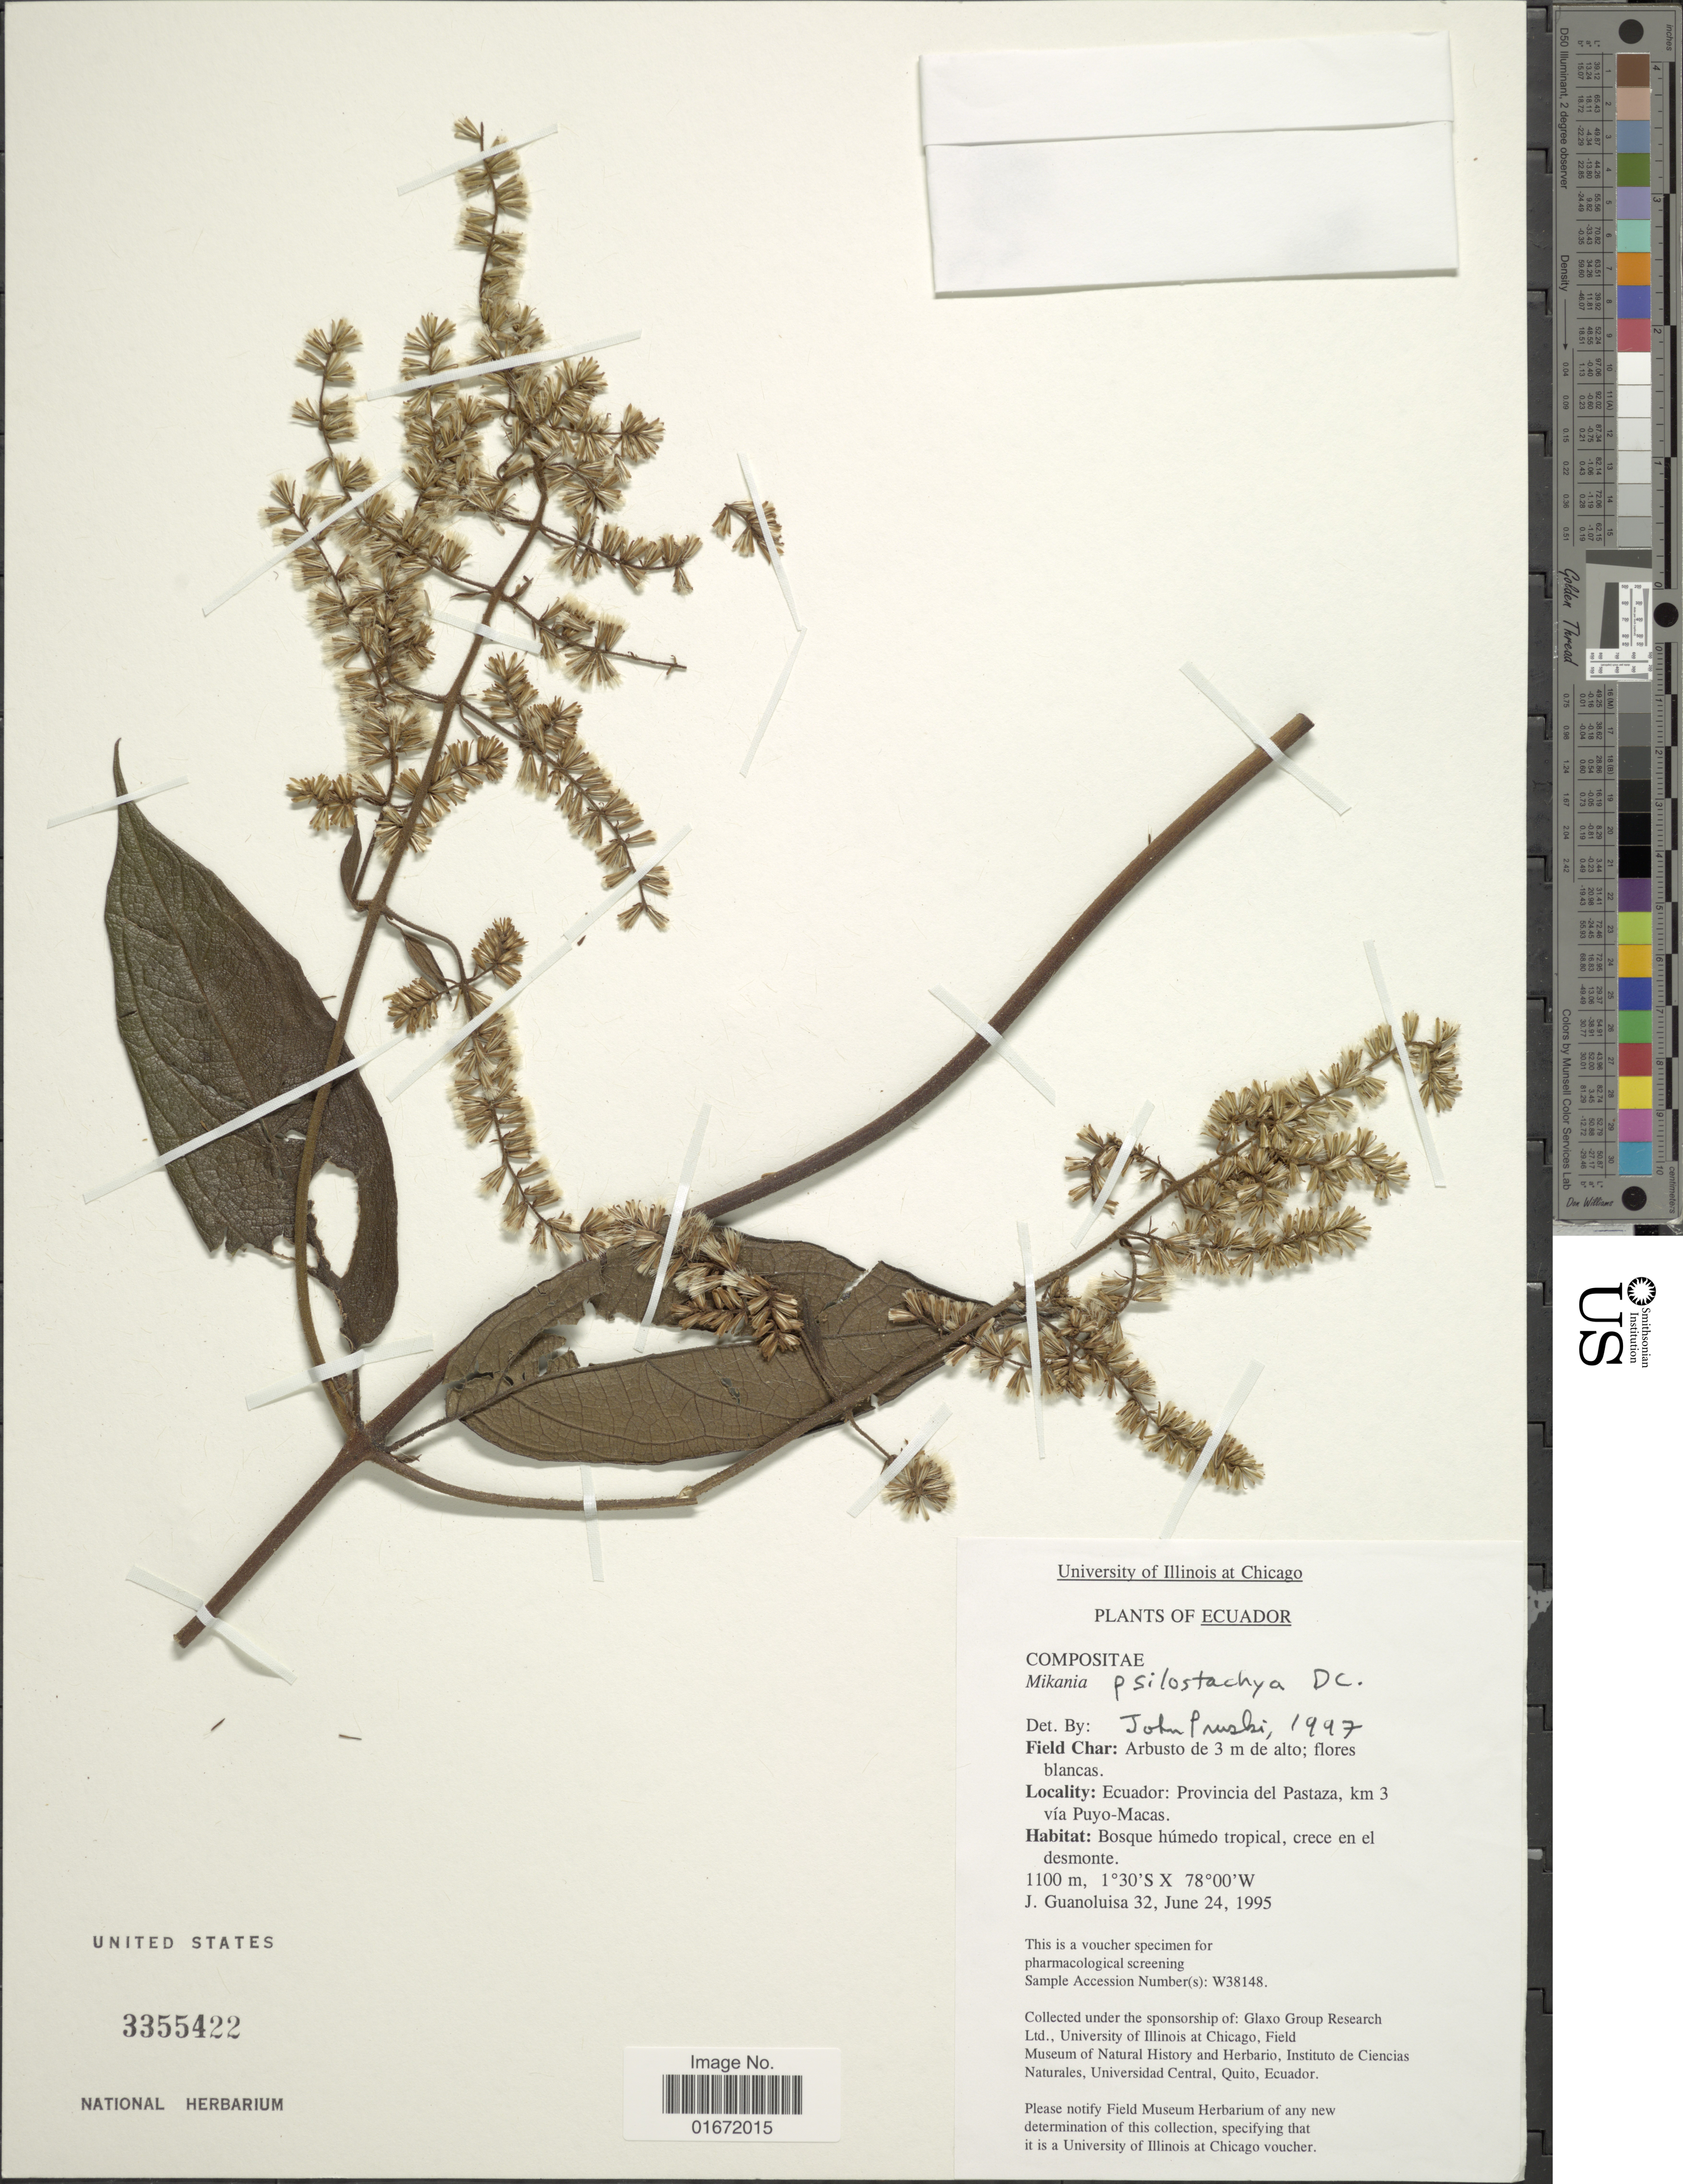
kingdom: Plantae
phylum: Tracheophyta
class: Magnoliopsida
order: Asterales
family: Asteraceae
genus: Mikania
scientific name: Mikania psilostachya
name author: DC.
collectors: J. Guanoluisa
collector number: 32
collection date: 1995-06-24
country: Ecuador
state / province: Pastaza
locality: Ecuador: Provincia del Pastaza, km 3 vía Puyo-Macas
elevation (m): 1100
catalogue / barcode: US 3355422